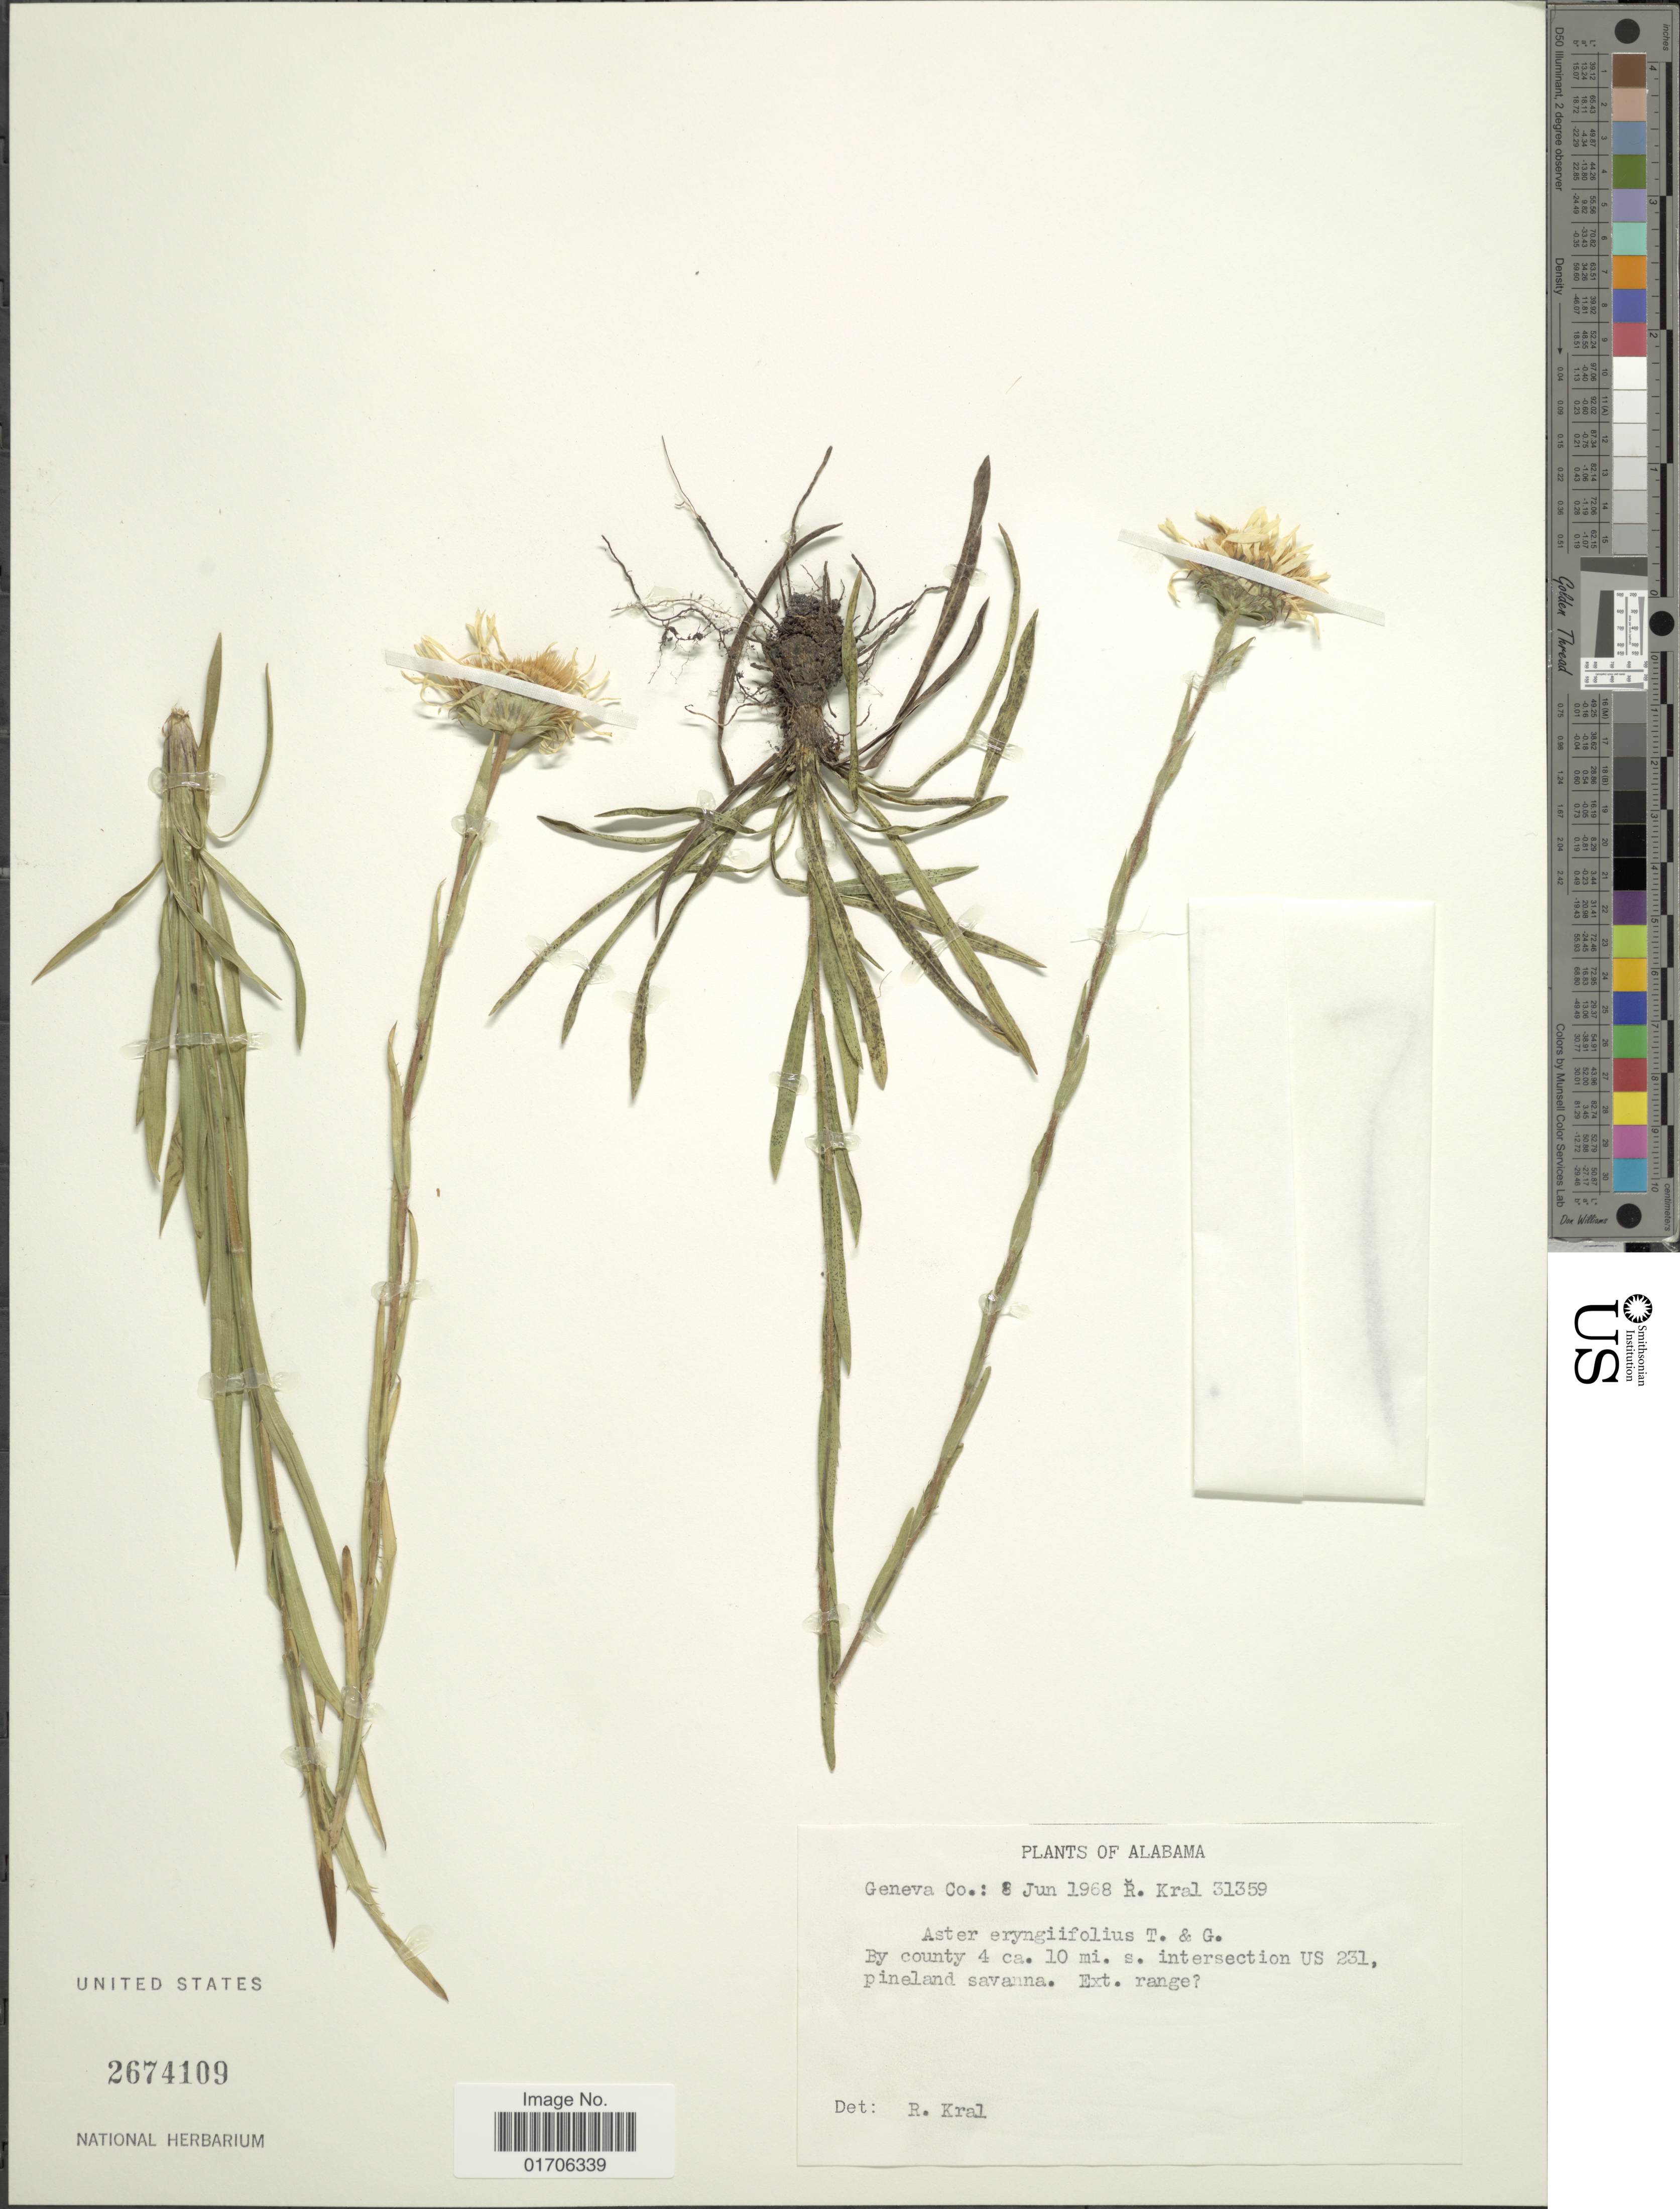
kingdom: Plantae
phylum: Tracheophyta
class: Magnoliopsida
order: Asterales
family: Asteraceae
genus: Eurybia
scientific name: Eurybia eryngiifolia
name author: (Torr. & A. Gray) G.L. Nesom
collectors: R. Kral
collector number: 31359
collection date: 1968-06-08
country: United States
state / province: Alabama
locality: Alabama. Geneva Co. By county 4 ca. 10 mi. s. intersection US 231, pineland savanna.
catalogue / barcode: US 2674109